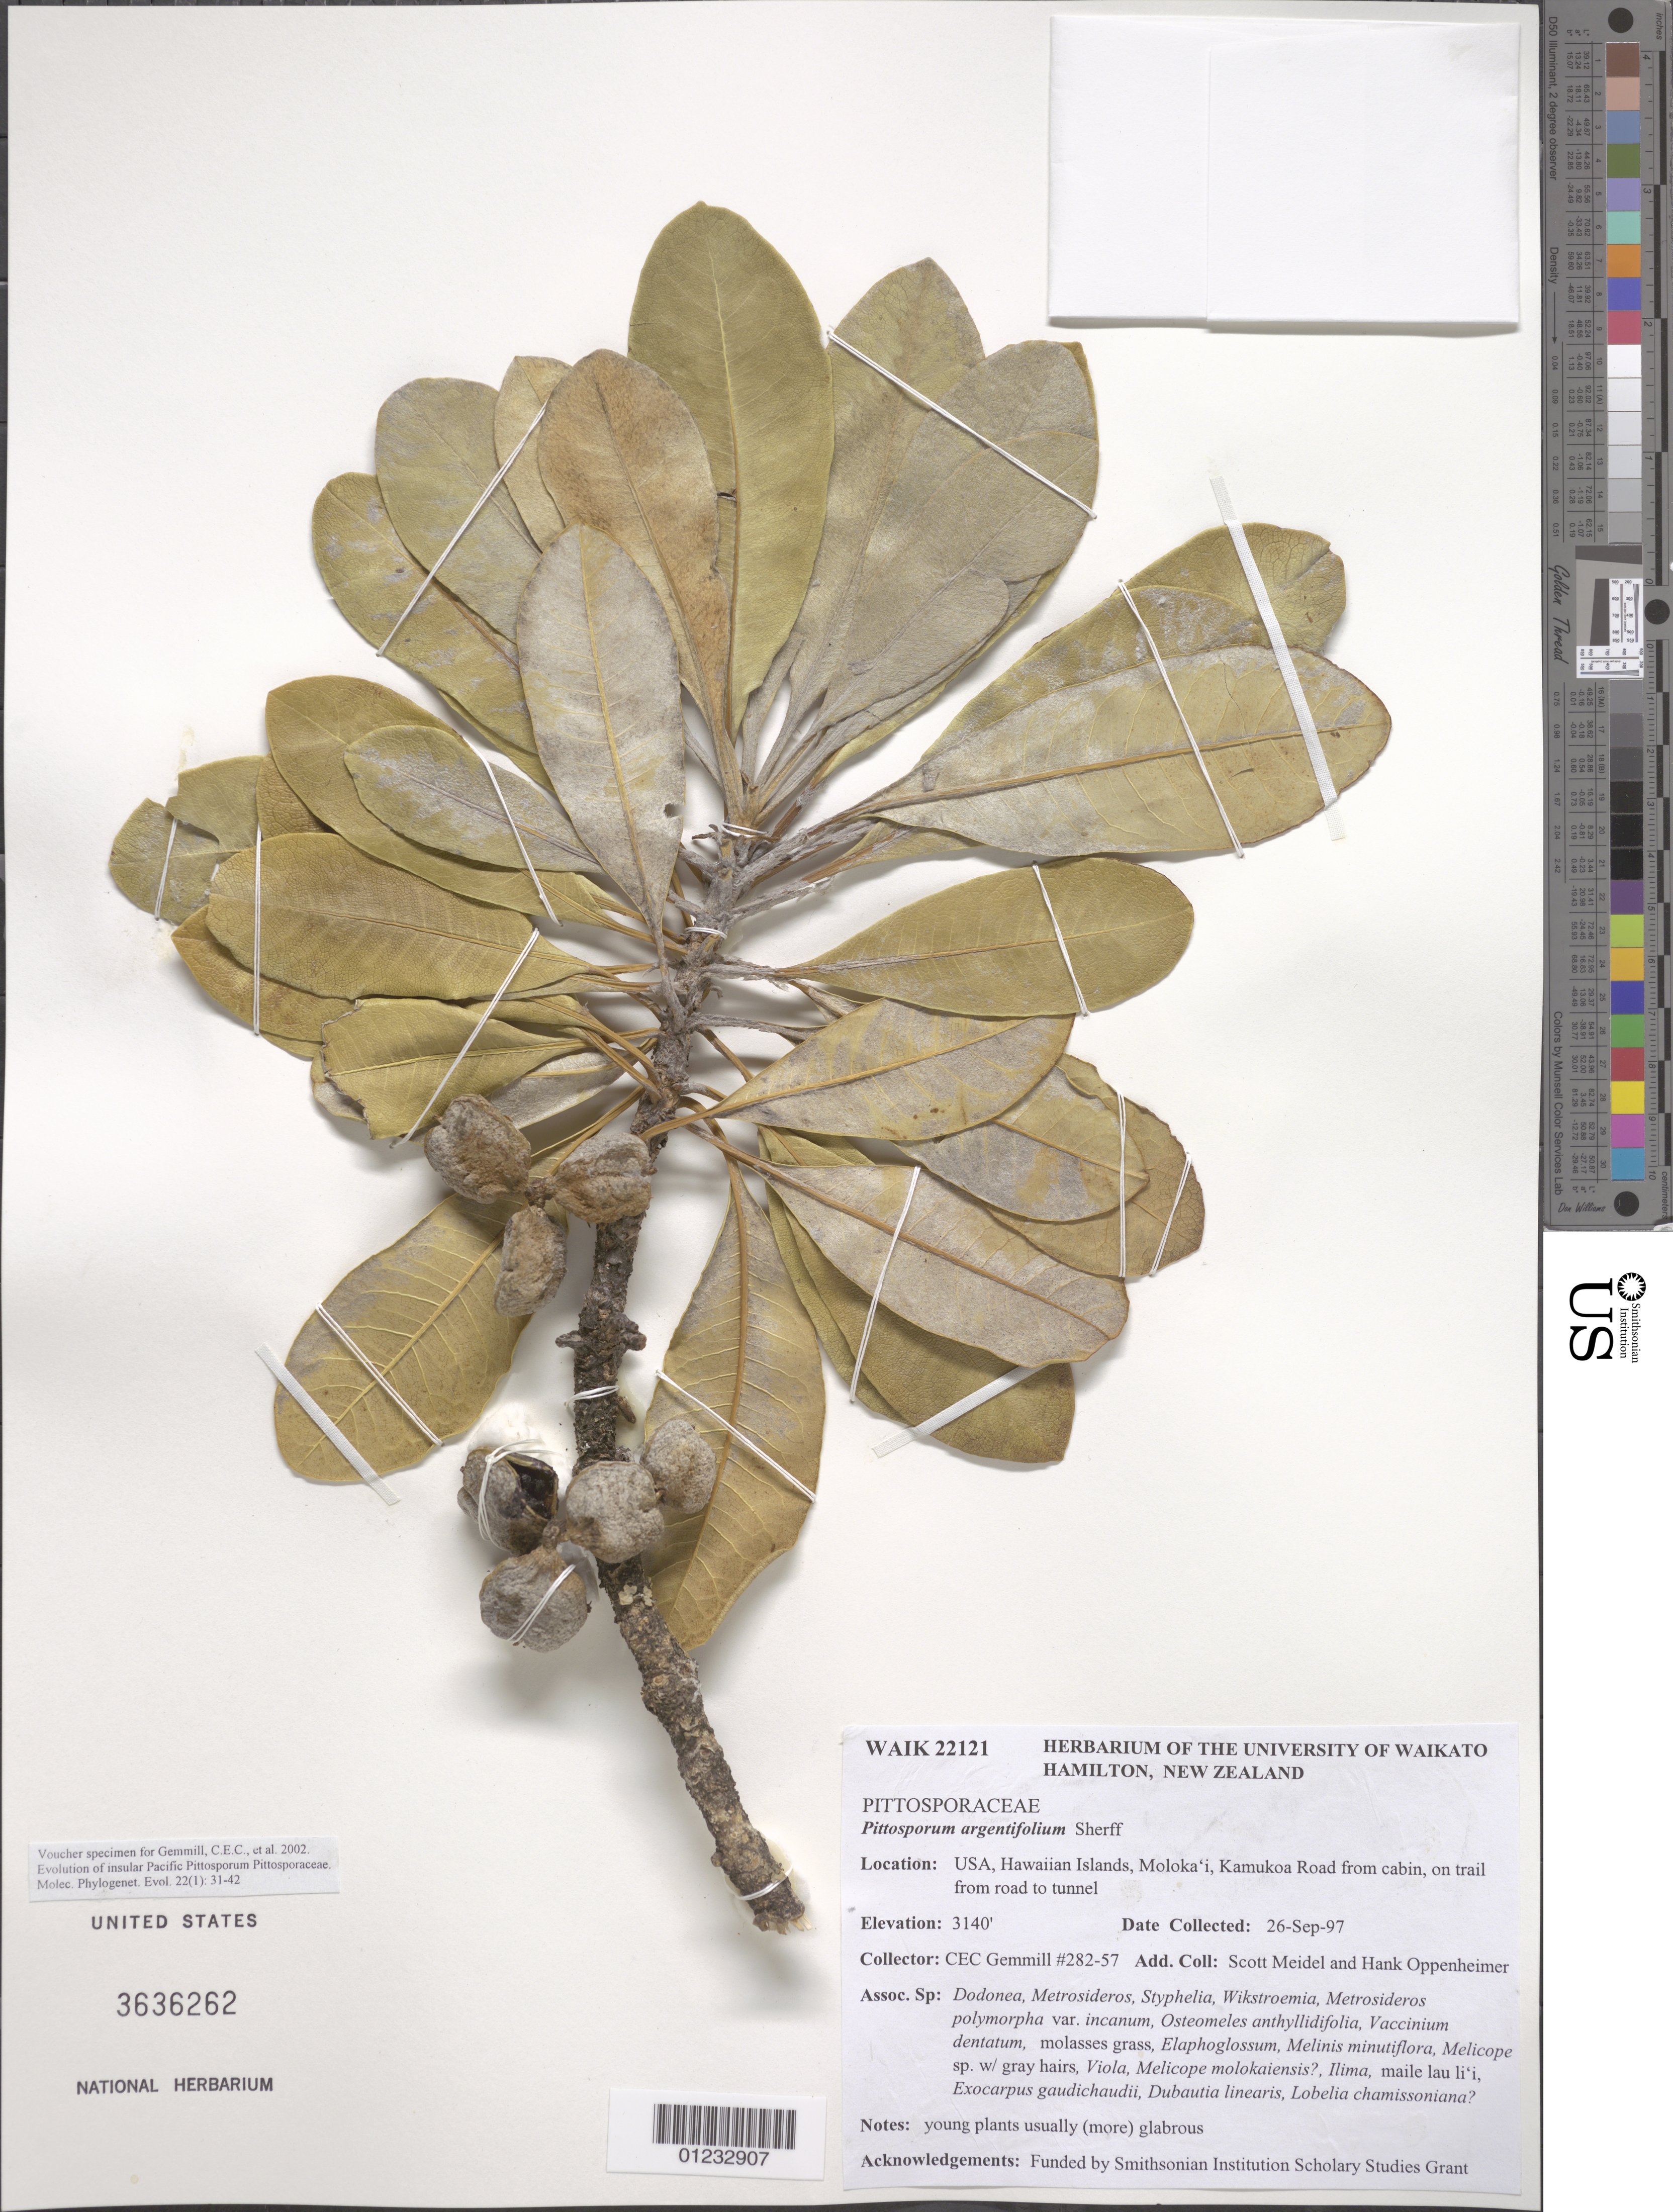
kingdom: Plantae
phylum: Tracheophyta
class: Magnoliopsida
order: Apiales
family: Pittosporaceae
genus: Pittosporum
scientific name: Pittosporum argentifolium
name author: Sherff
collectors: C. Gemmill, S. Meidel & H. L. Oppenheimer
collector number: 282-57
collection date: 1997-09-26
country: United States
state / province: Hawaii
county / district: Maui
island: Moloka'i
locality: Kamukoa Road from cabin, on trail from road to tunnel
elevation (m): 957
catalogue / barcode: US 3636262